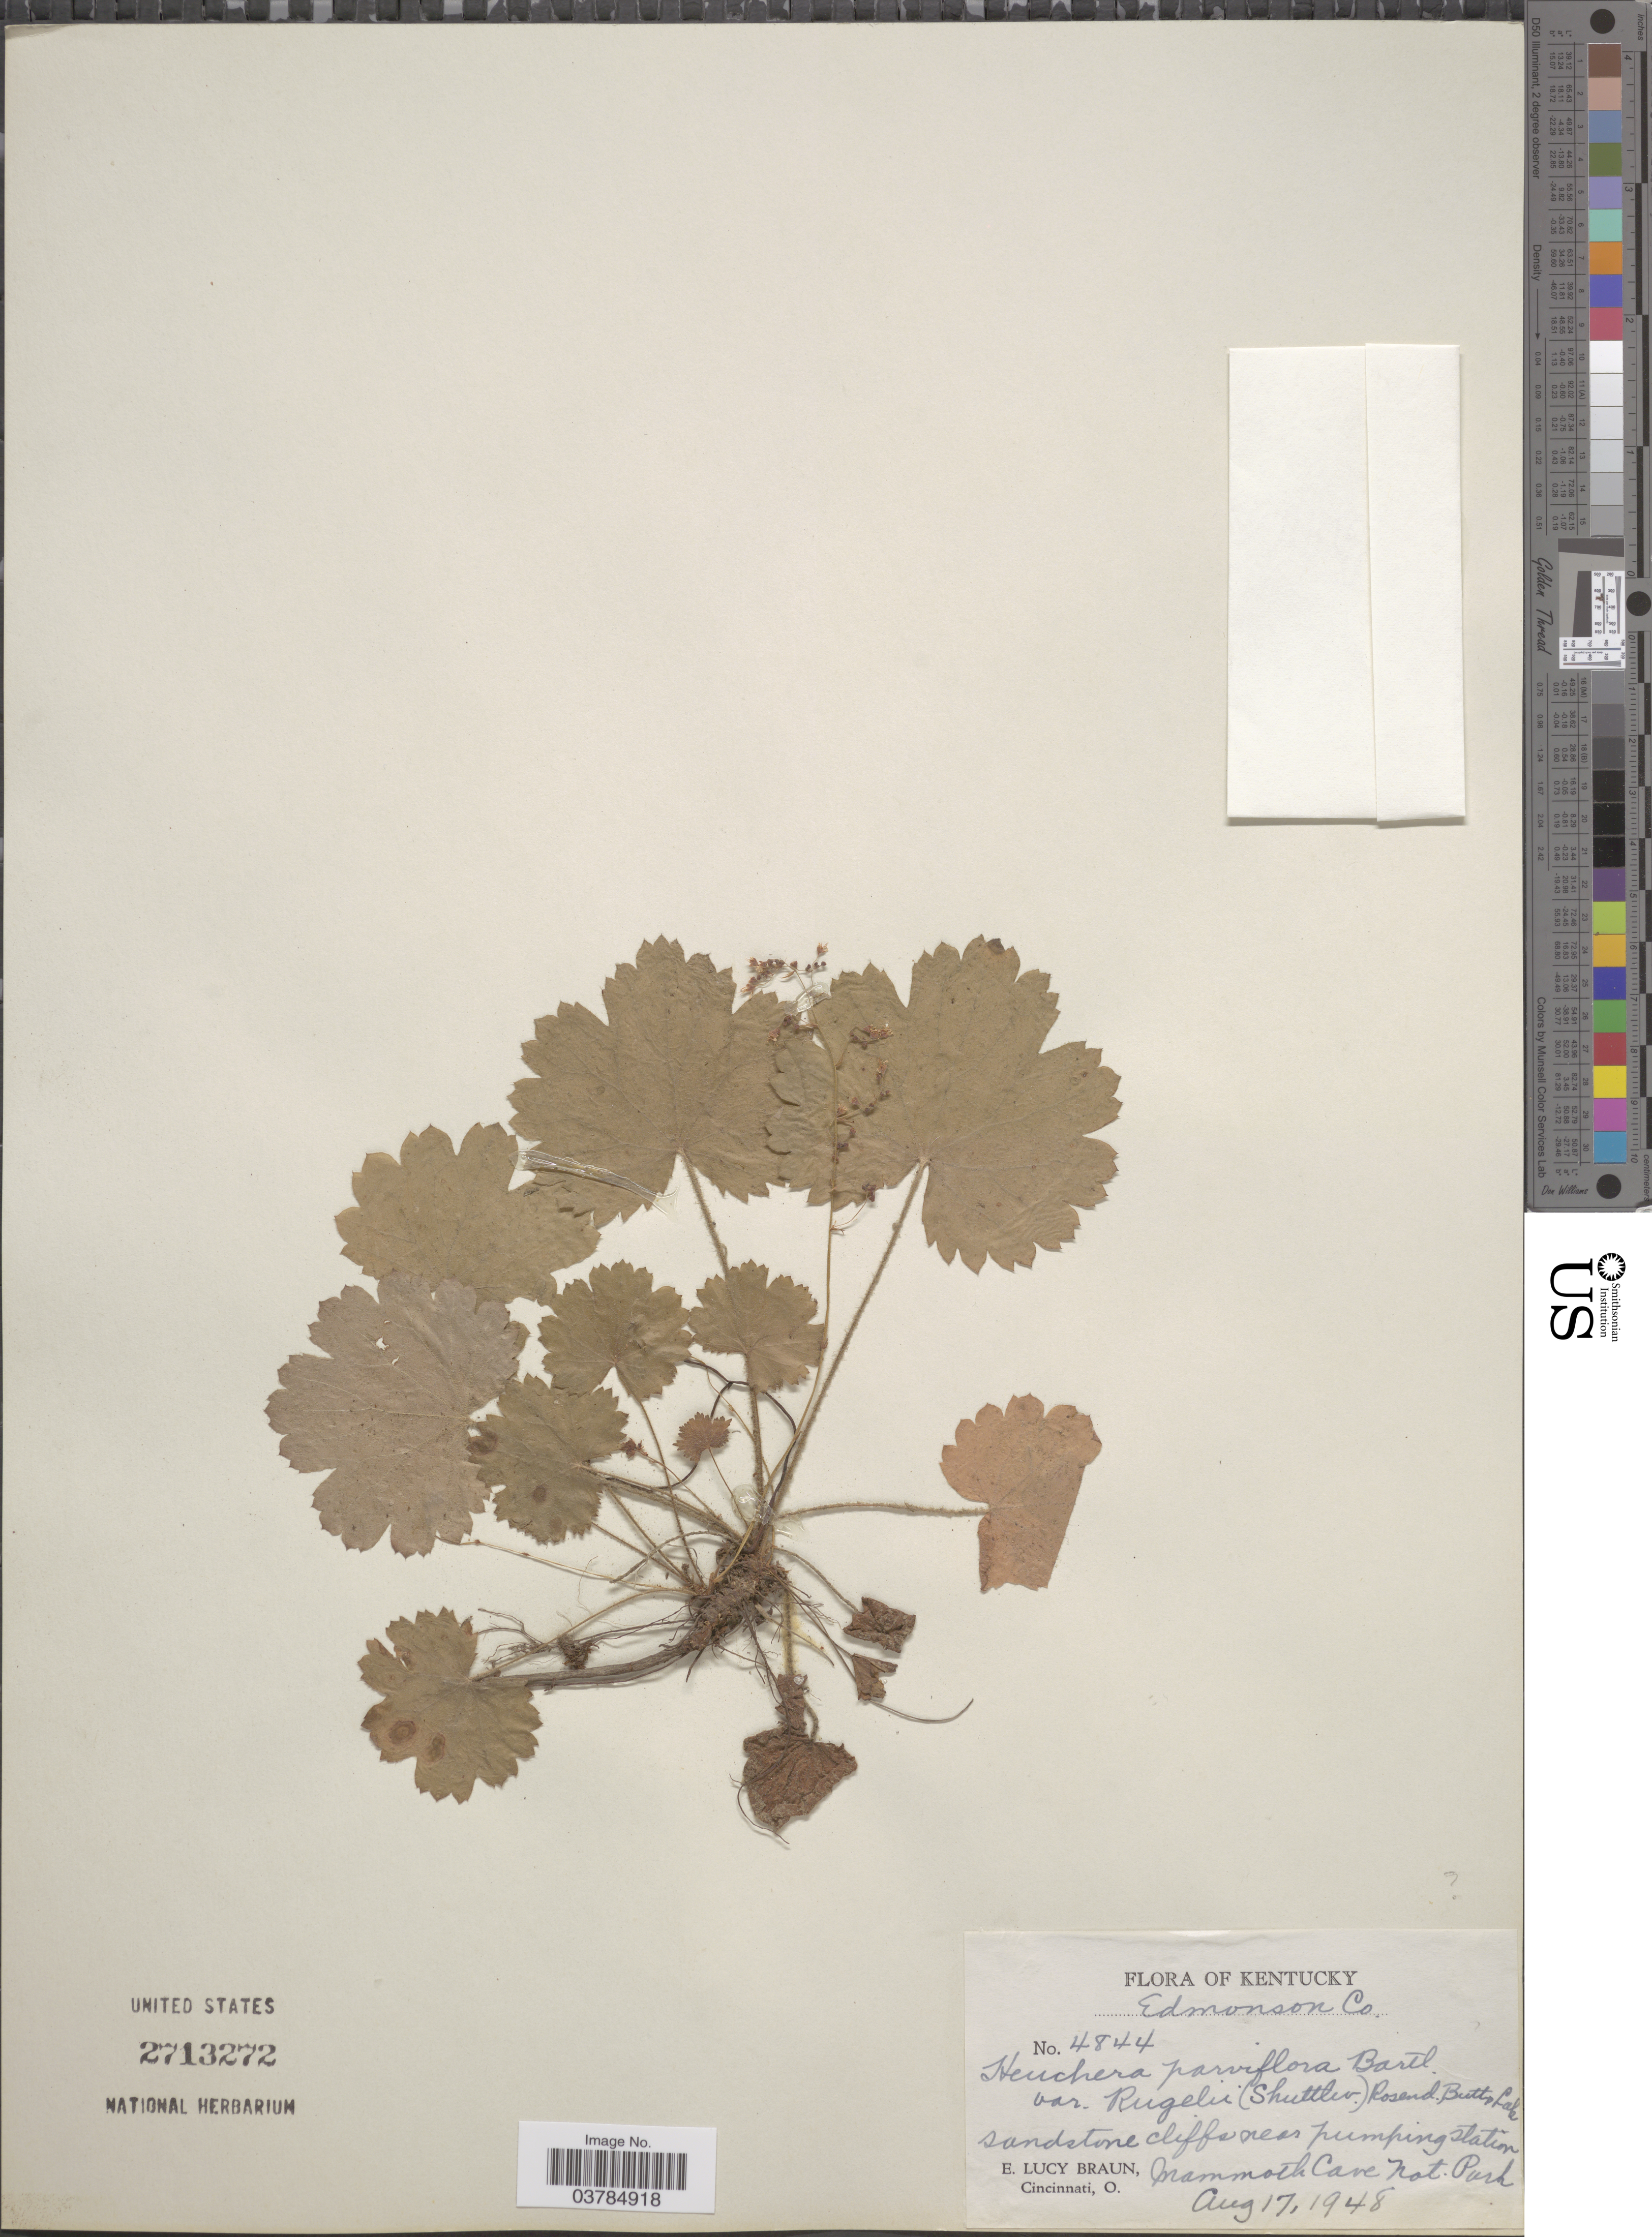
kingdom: Plantae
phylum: Tracheophyta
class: Magnoliopsida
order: Saxifragales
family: Saxifragaceae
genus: Heuchera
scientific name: Heuchera parviflora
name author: Bartl.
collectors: E. L. Braun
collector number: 4844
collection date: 1948-08-17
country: United States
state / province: Kentucky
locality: Edmonson Co. Sandstone cliffs near pumping station Mammoth Cave Nat. Park.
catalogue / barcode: US 2713272